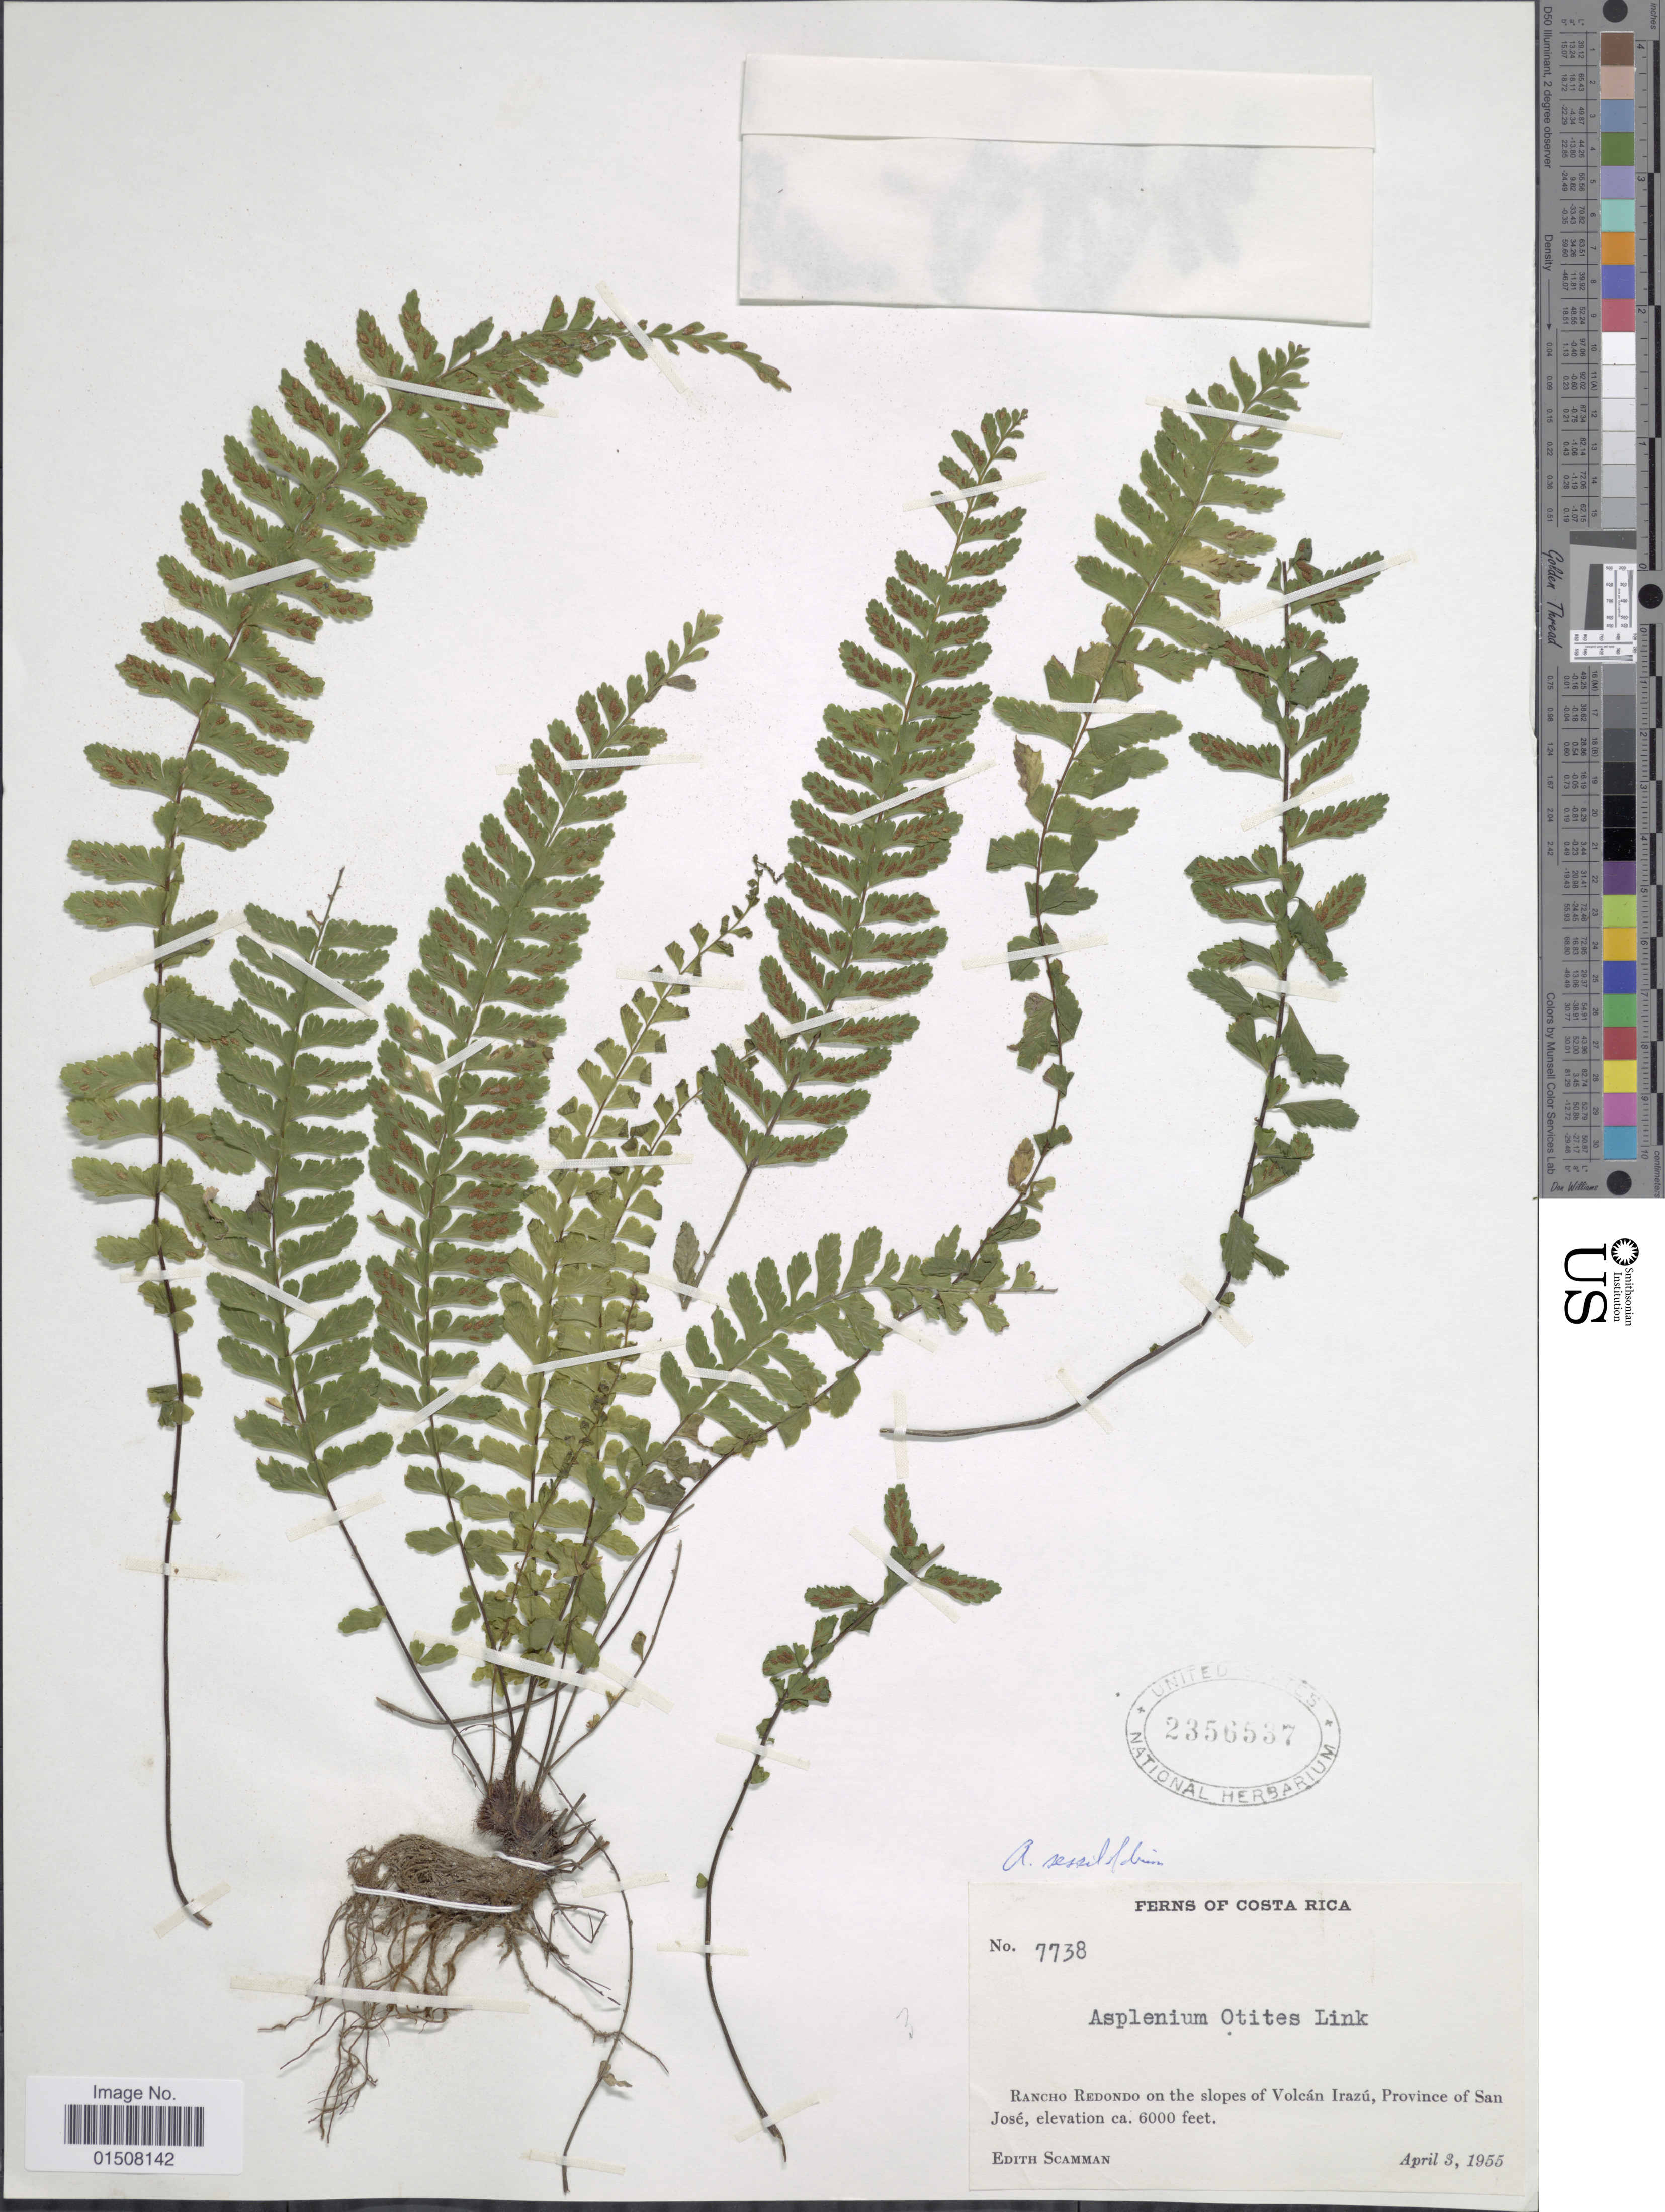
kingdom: Plantae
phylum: Tracheophyta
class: Polypodiopsida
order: Polypodiales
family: Aspleniaceae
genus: Asplenium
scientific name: Asplenium sessilifolium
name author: Desv.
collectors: E. Scamman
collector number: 7739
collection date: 1955-04-03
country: Costa Rica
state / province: San José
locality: Rancho Redondo on the slopes of Volcán Irazu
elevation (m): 1829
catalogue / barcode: US 2356537